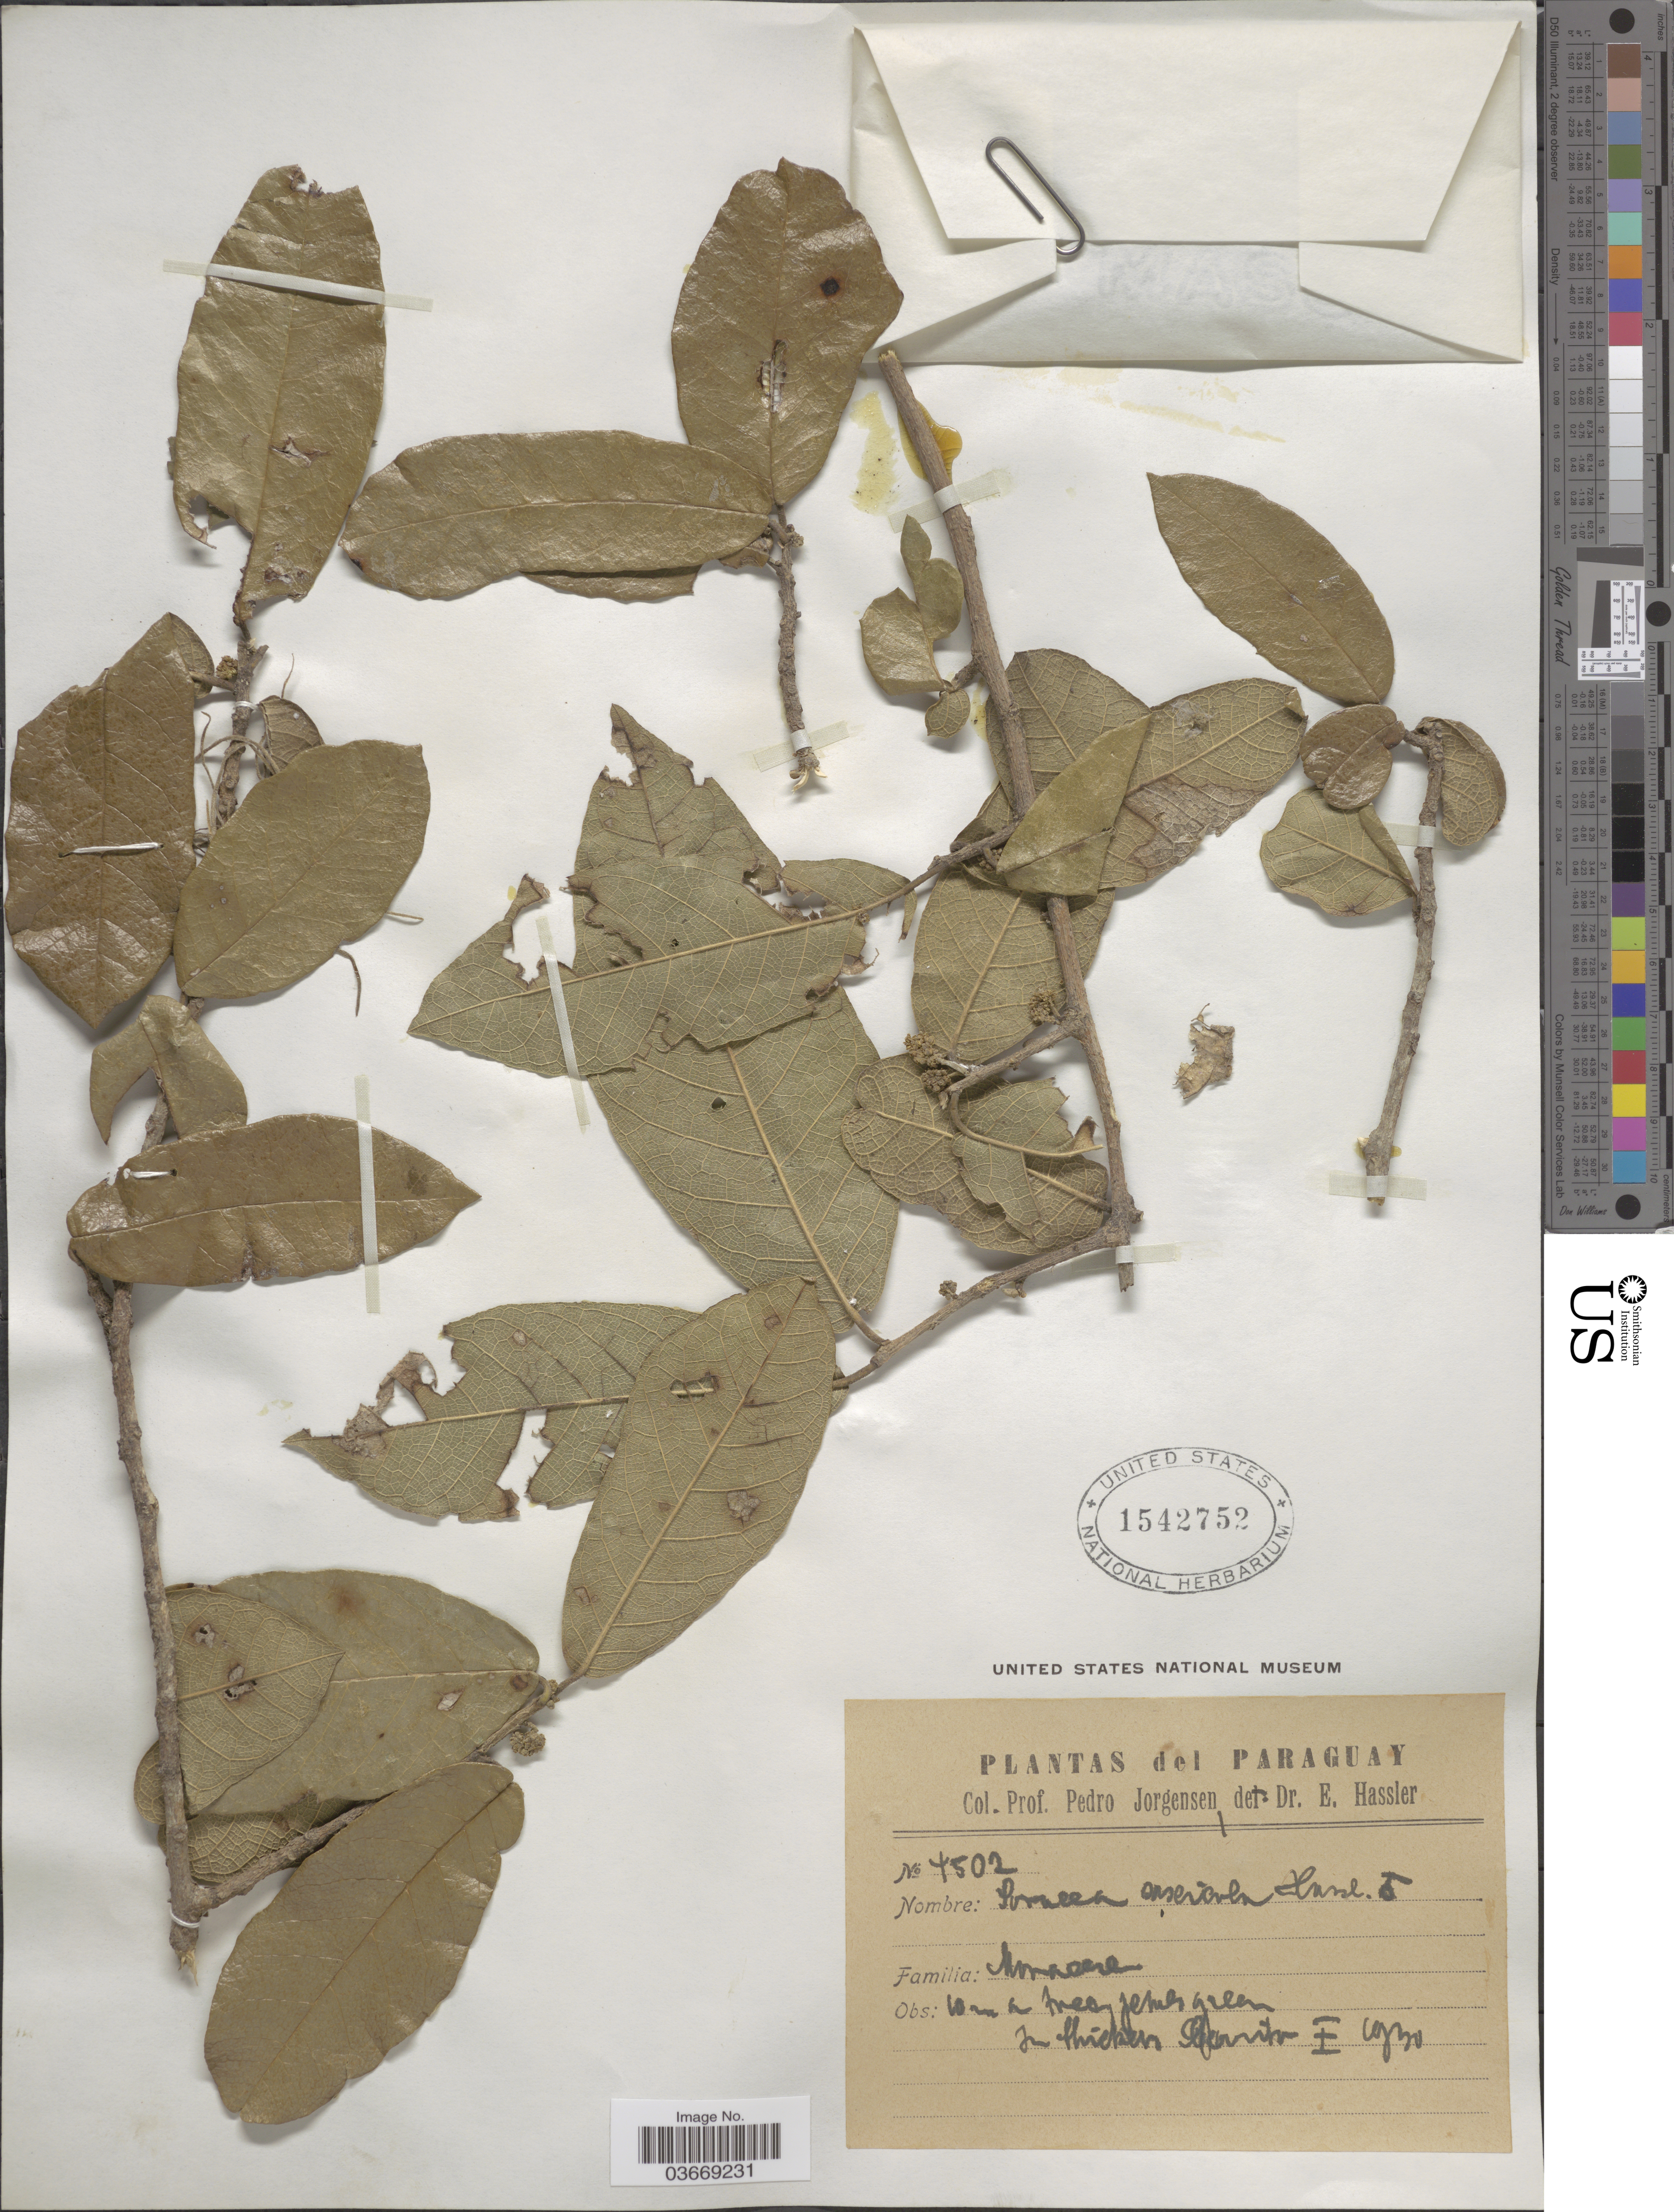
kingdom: Plantae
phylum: Tracheophyta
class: Magnoliopsida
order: Rosales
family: Moraceae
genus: Sorocea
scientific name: Sorocea saxicola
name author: Hassl.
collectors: P. Jörgensen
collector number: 4502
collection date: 1930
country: Paraguay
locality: In thickets Cerrito.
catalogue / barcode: US 1542752